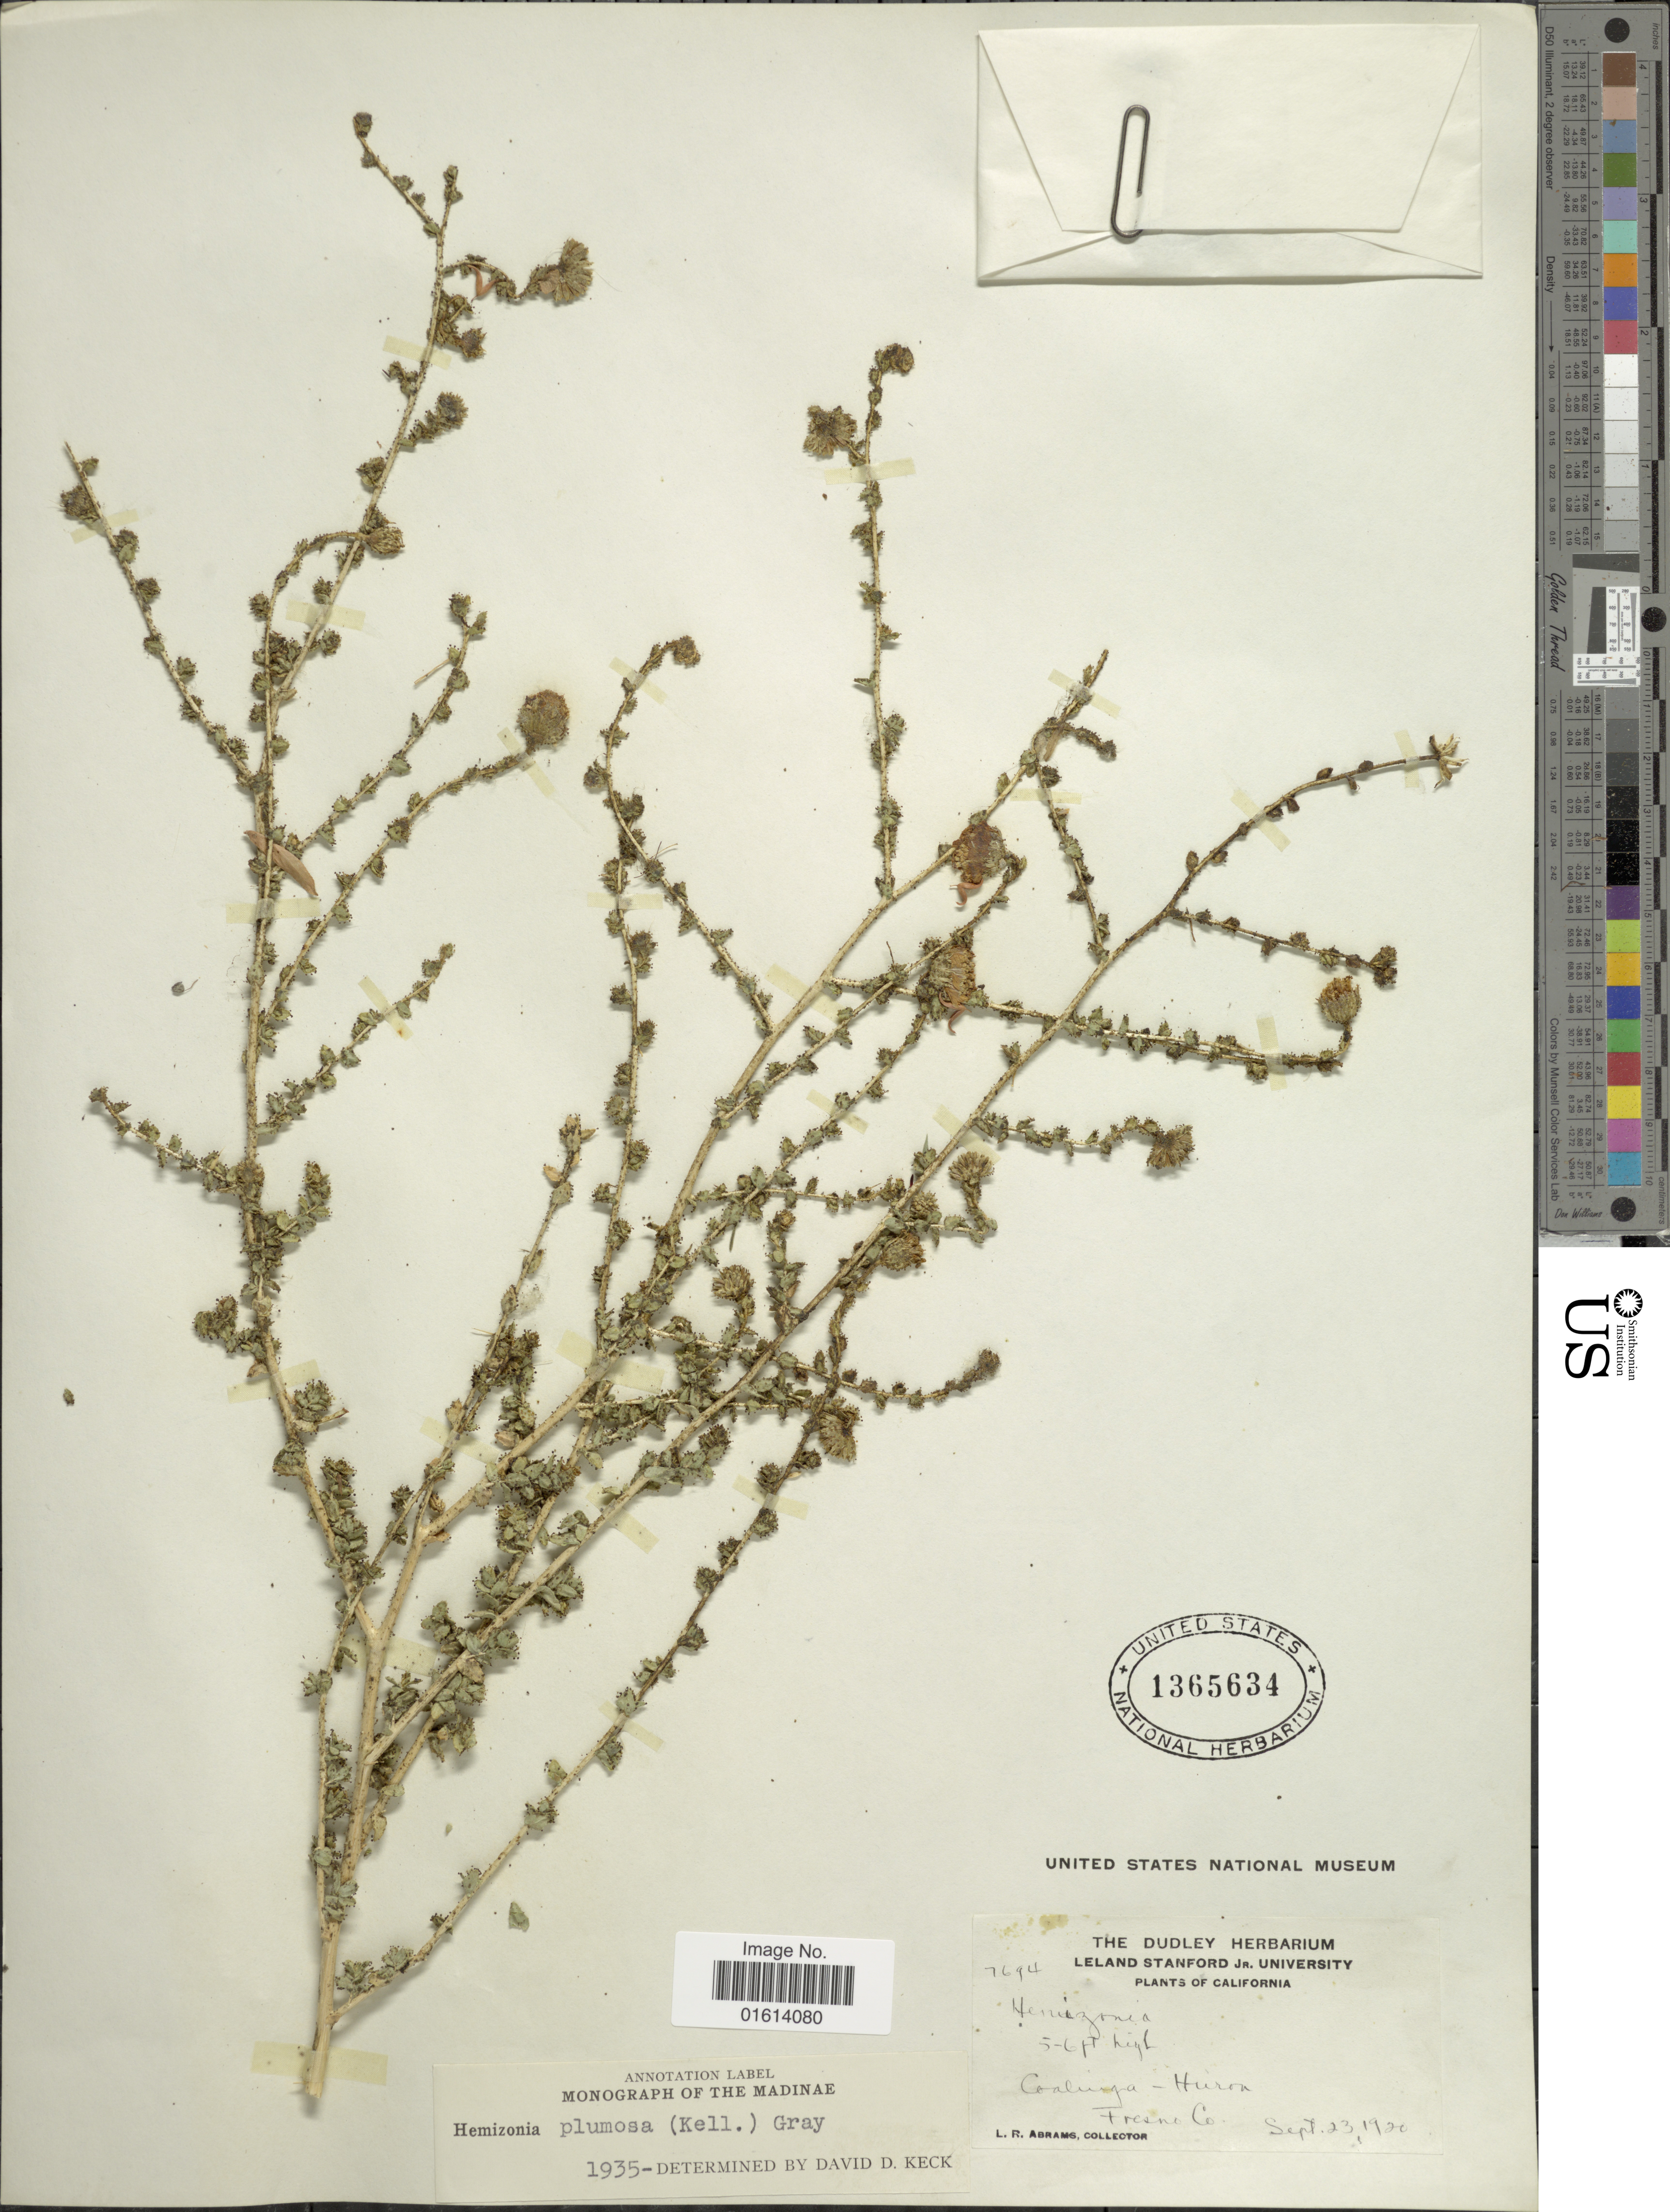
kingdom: Plantae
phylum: Tracheophyta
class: Magnoliopsida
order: Asterales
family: Asteraceae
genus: Blepharizonia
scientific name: Blepharizonia plumosa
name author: (Kellogg) Greene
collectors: L. Abrams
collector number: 7694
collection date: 1920-09-23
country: United States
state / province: California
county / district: Fresno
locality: Coalinga-Huron, Fresno Co.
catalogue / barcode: US 1365634